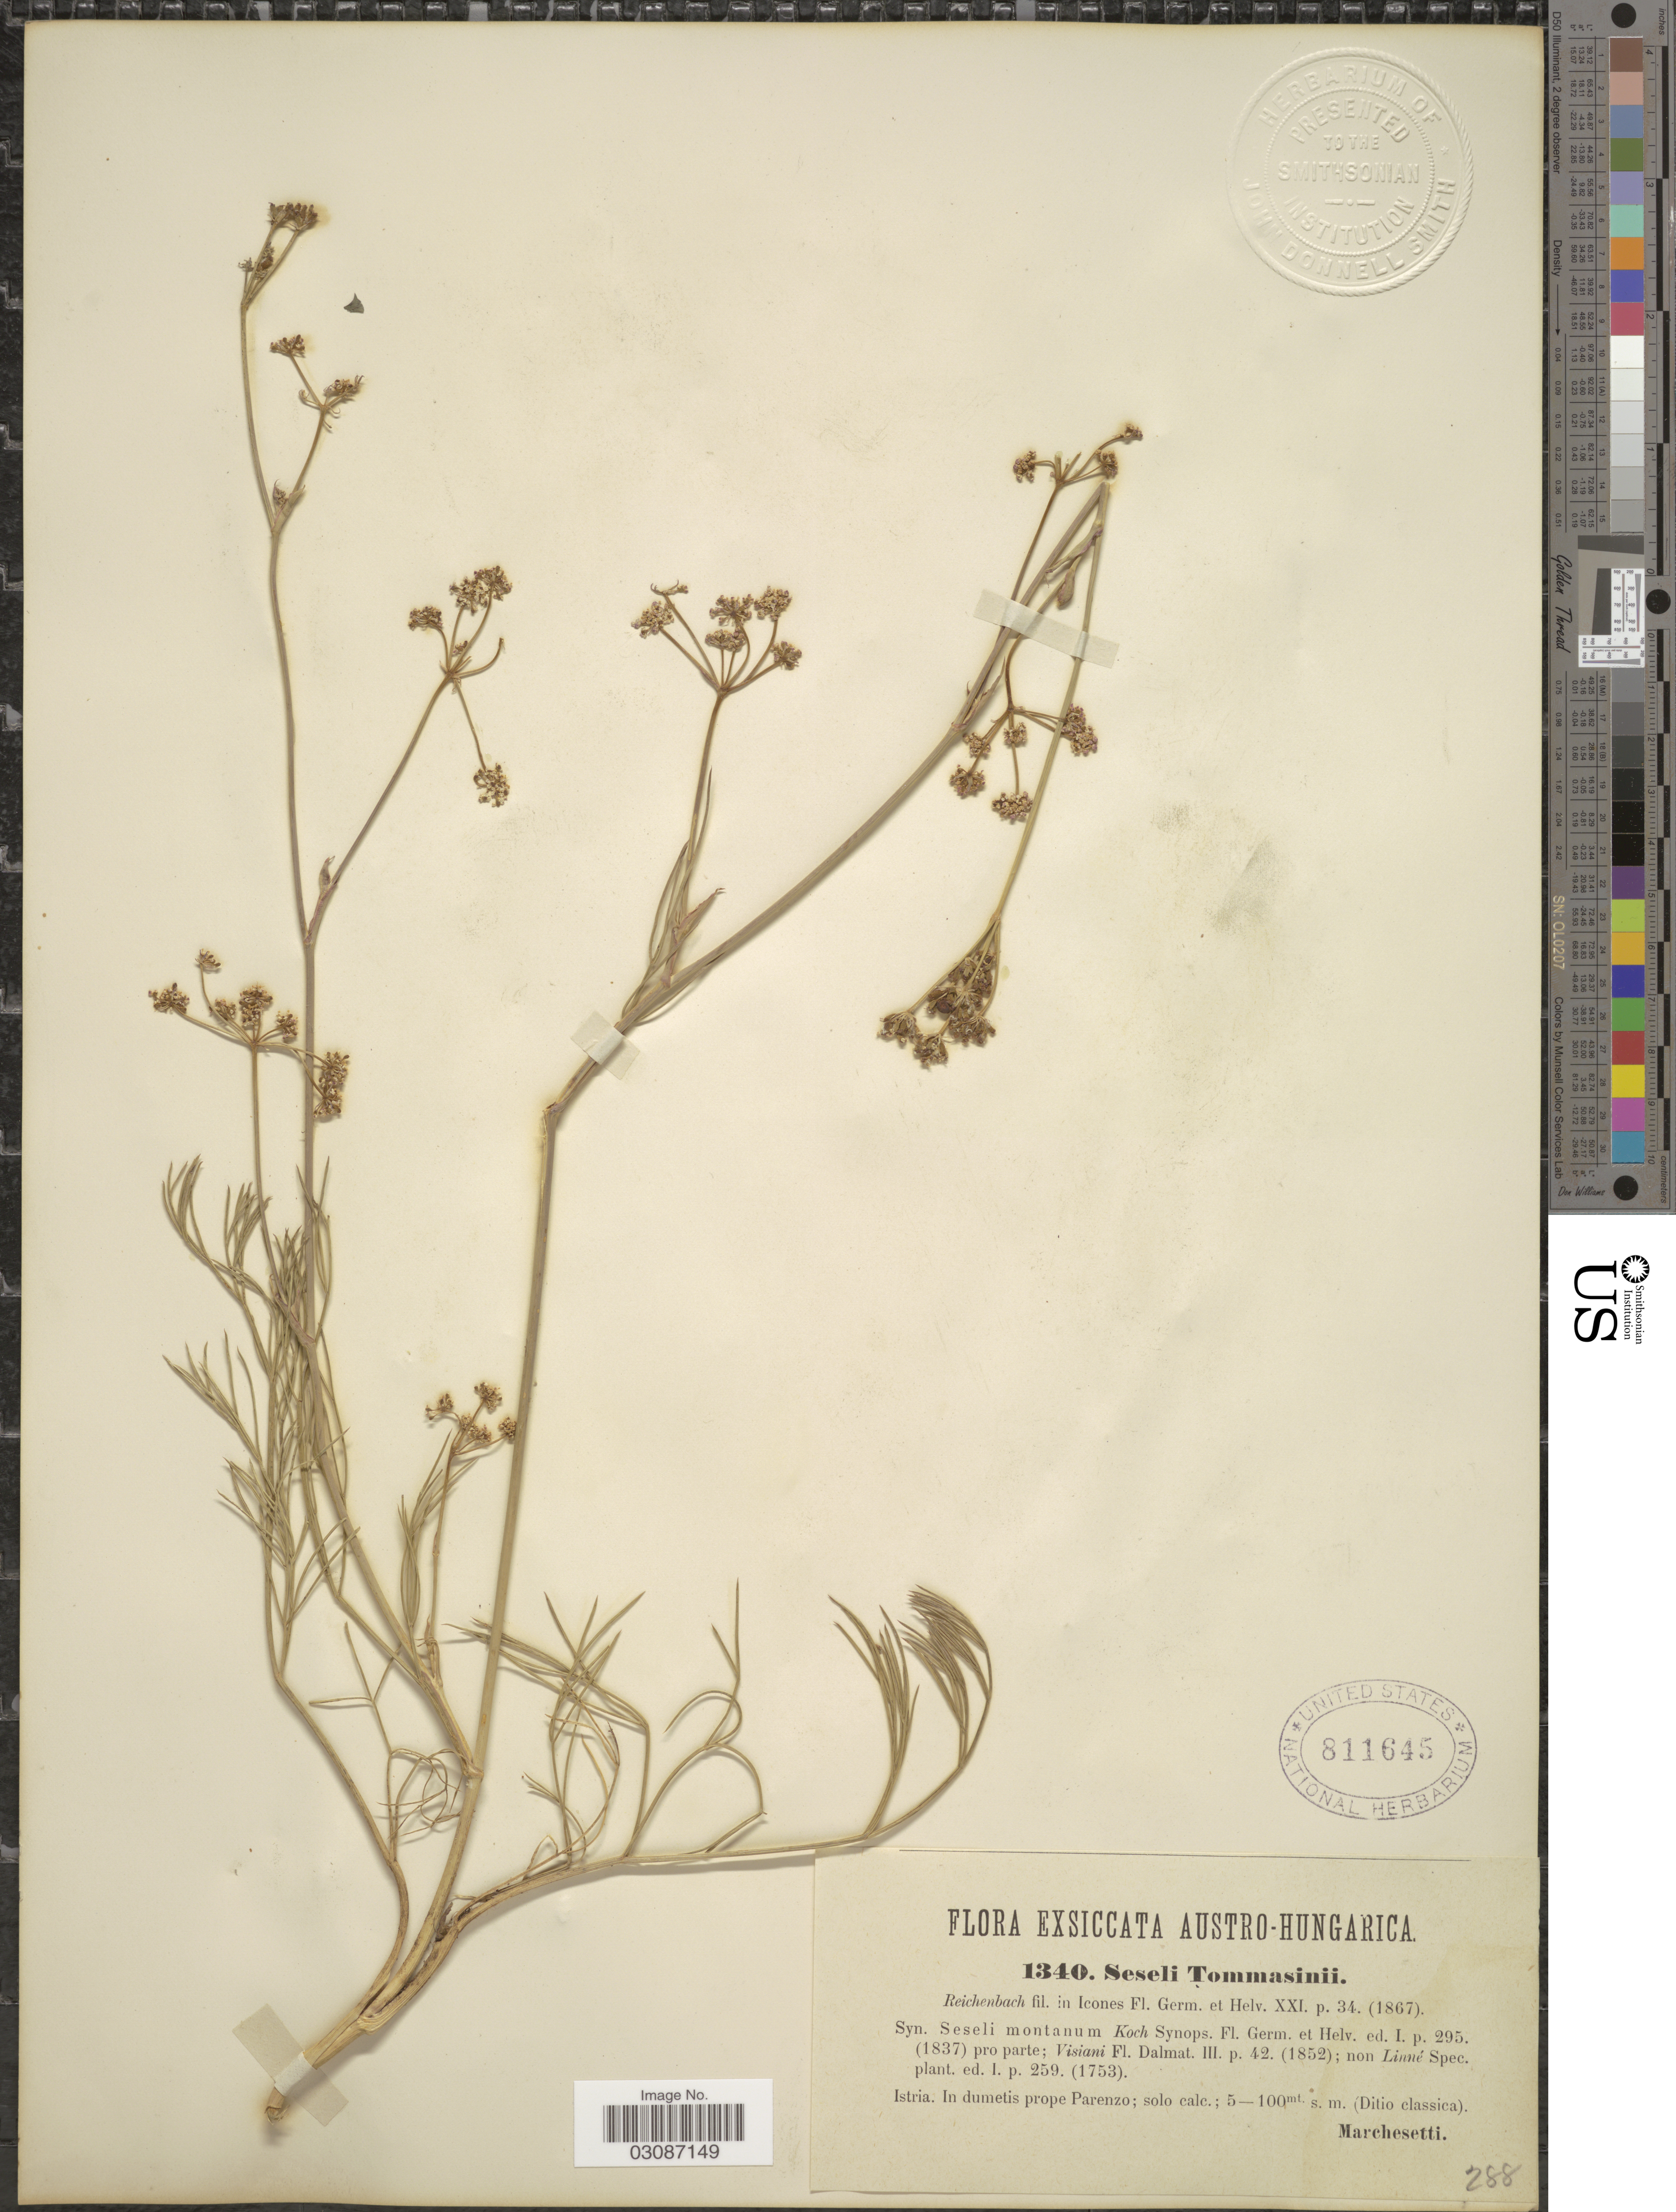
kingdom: Plantae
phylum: Tracheophyta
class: Magnoliopsida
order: Apiales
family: Apiaceae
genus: Seseli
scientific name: Seseli tommasinii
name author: Rchb. f.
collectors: -. Marchesetti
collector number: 1340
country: Croatia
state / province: Istria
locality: Austro-Hungarica. In dumetis prope Parenzo.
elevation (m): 5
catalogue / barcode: US 811645